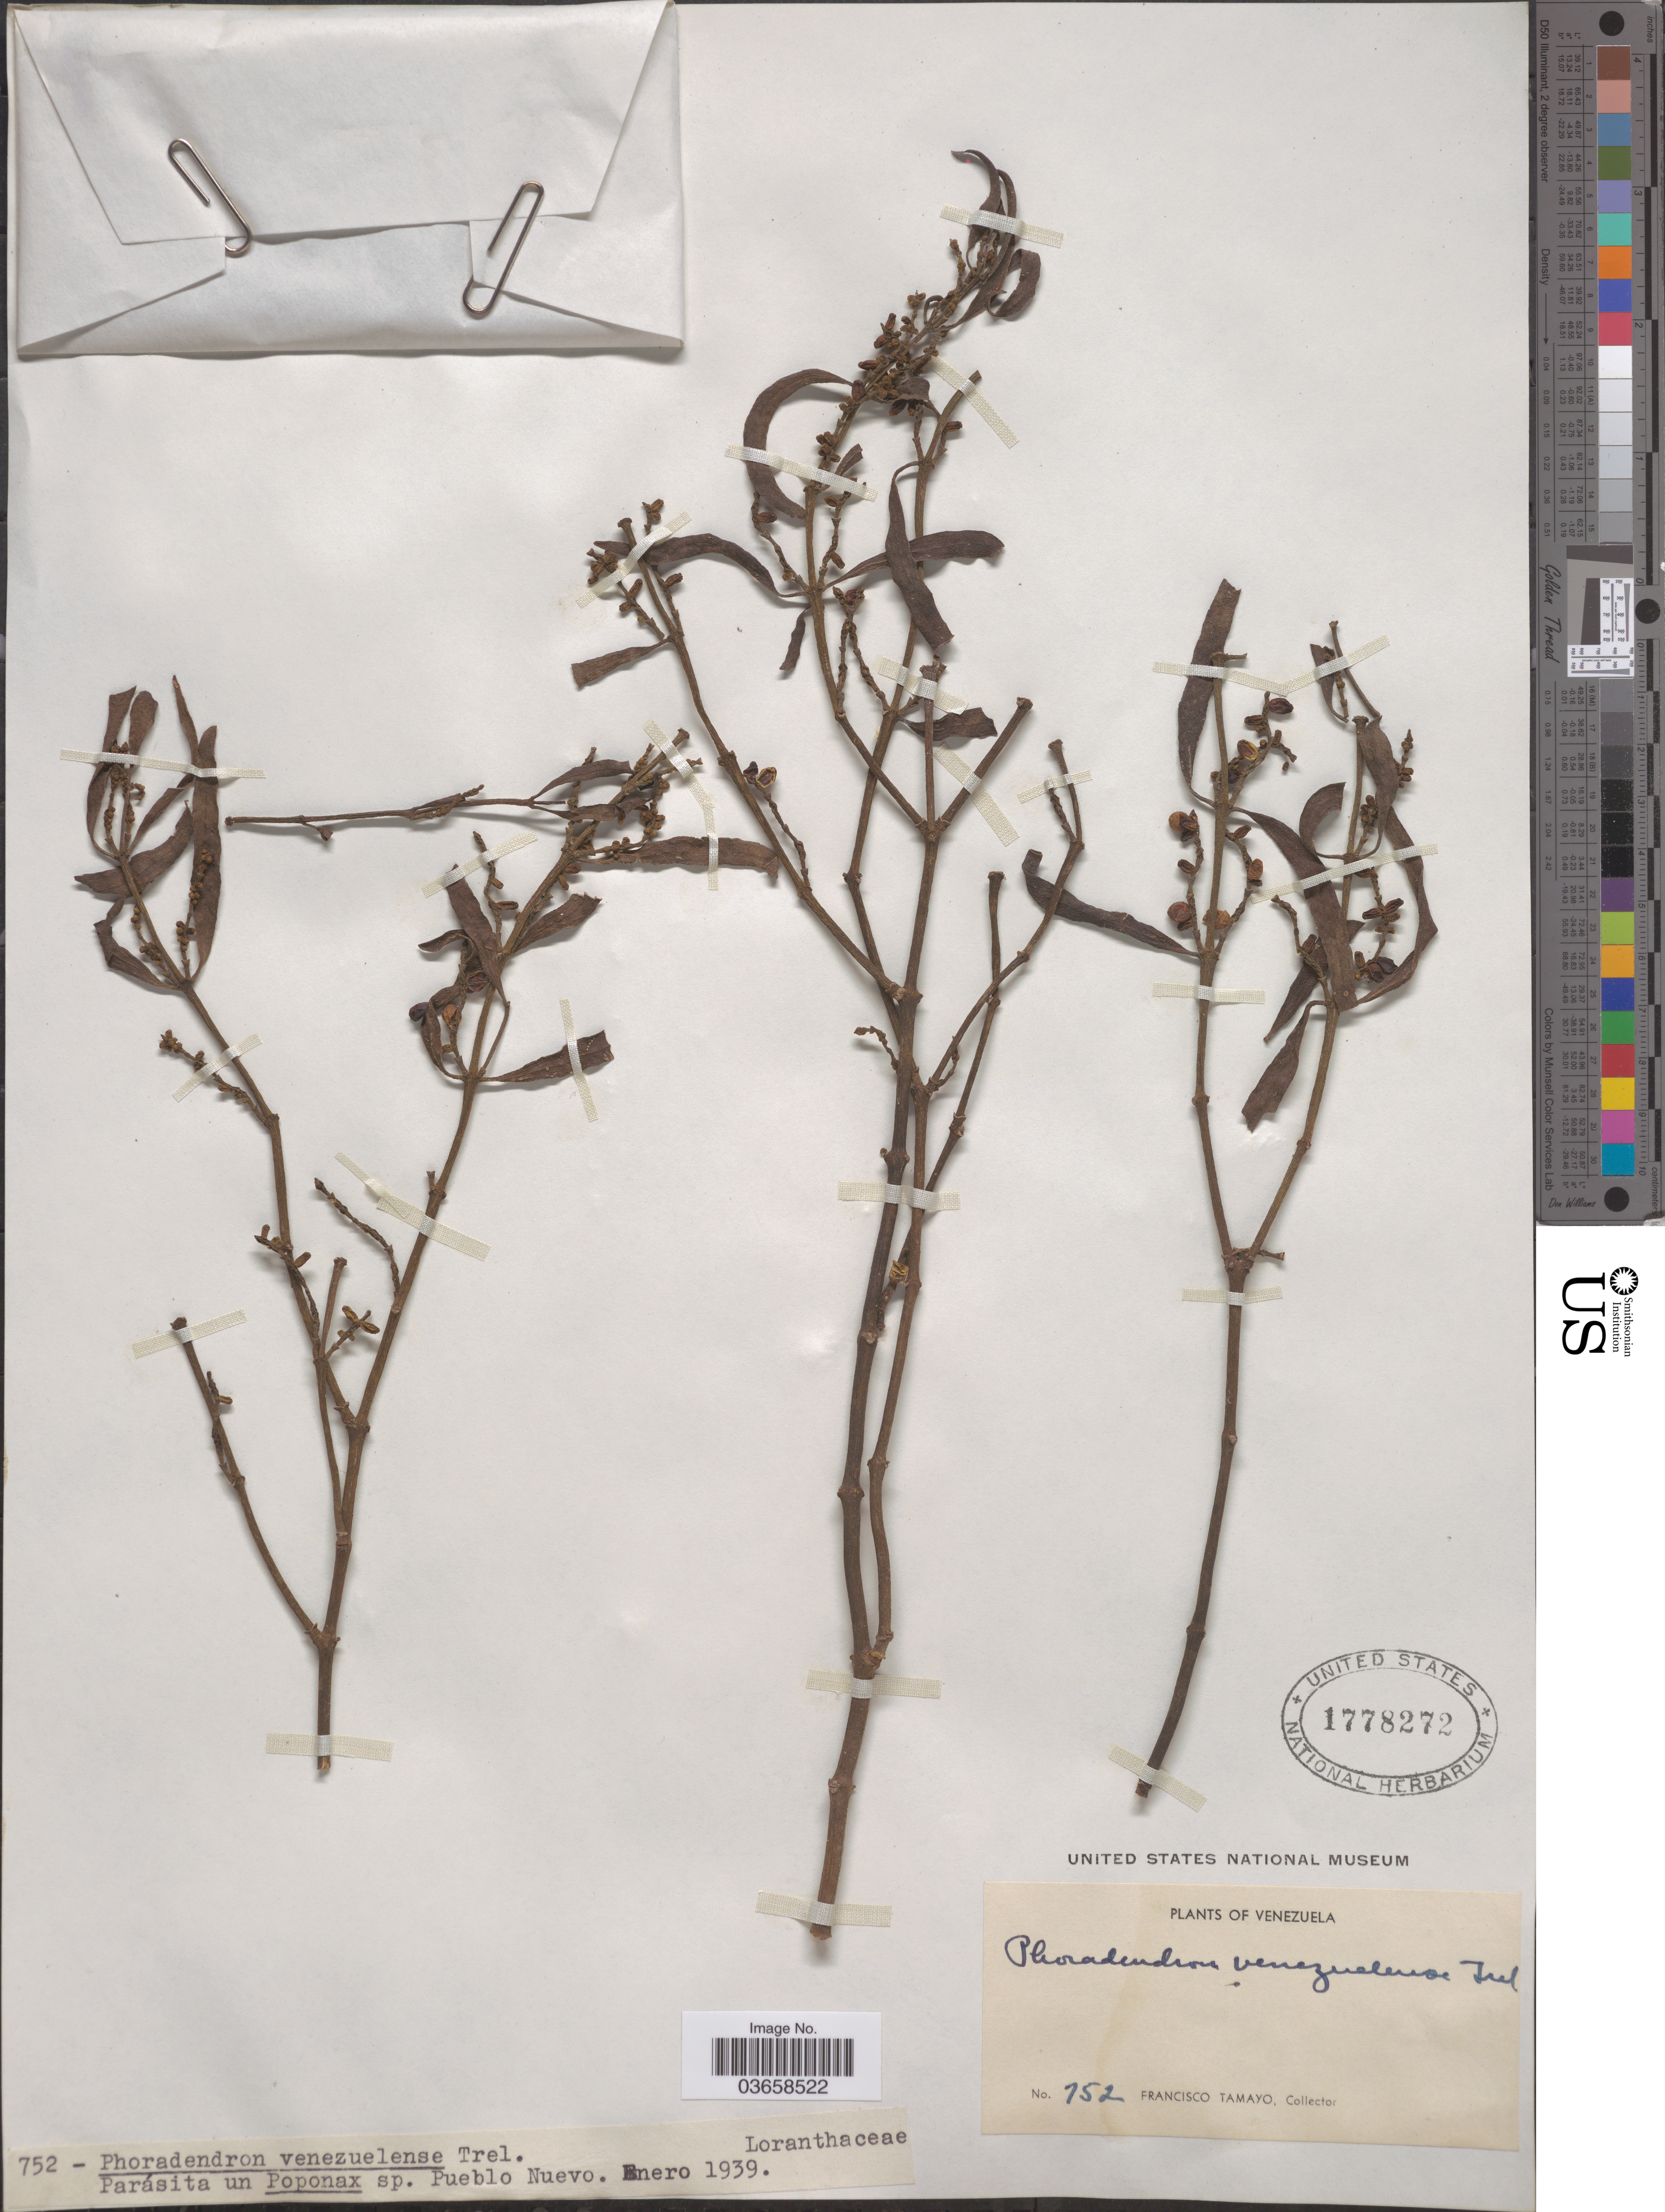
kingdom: Plantae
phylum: Tracheophyta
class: Magnoliopsida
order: Santalales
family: Viscaceae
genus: Phoradendron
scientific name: Phoradendron quadrangulare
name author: (Kunth) Griseb.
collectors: F. Tamayo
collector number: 752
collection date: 1939-01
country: Venezuela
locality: Pueblo Nuevo.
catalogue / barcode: US 1778272